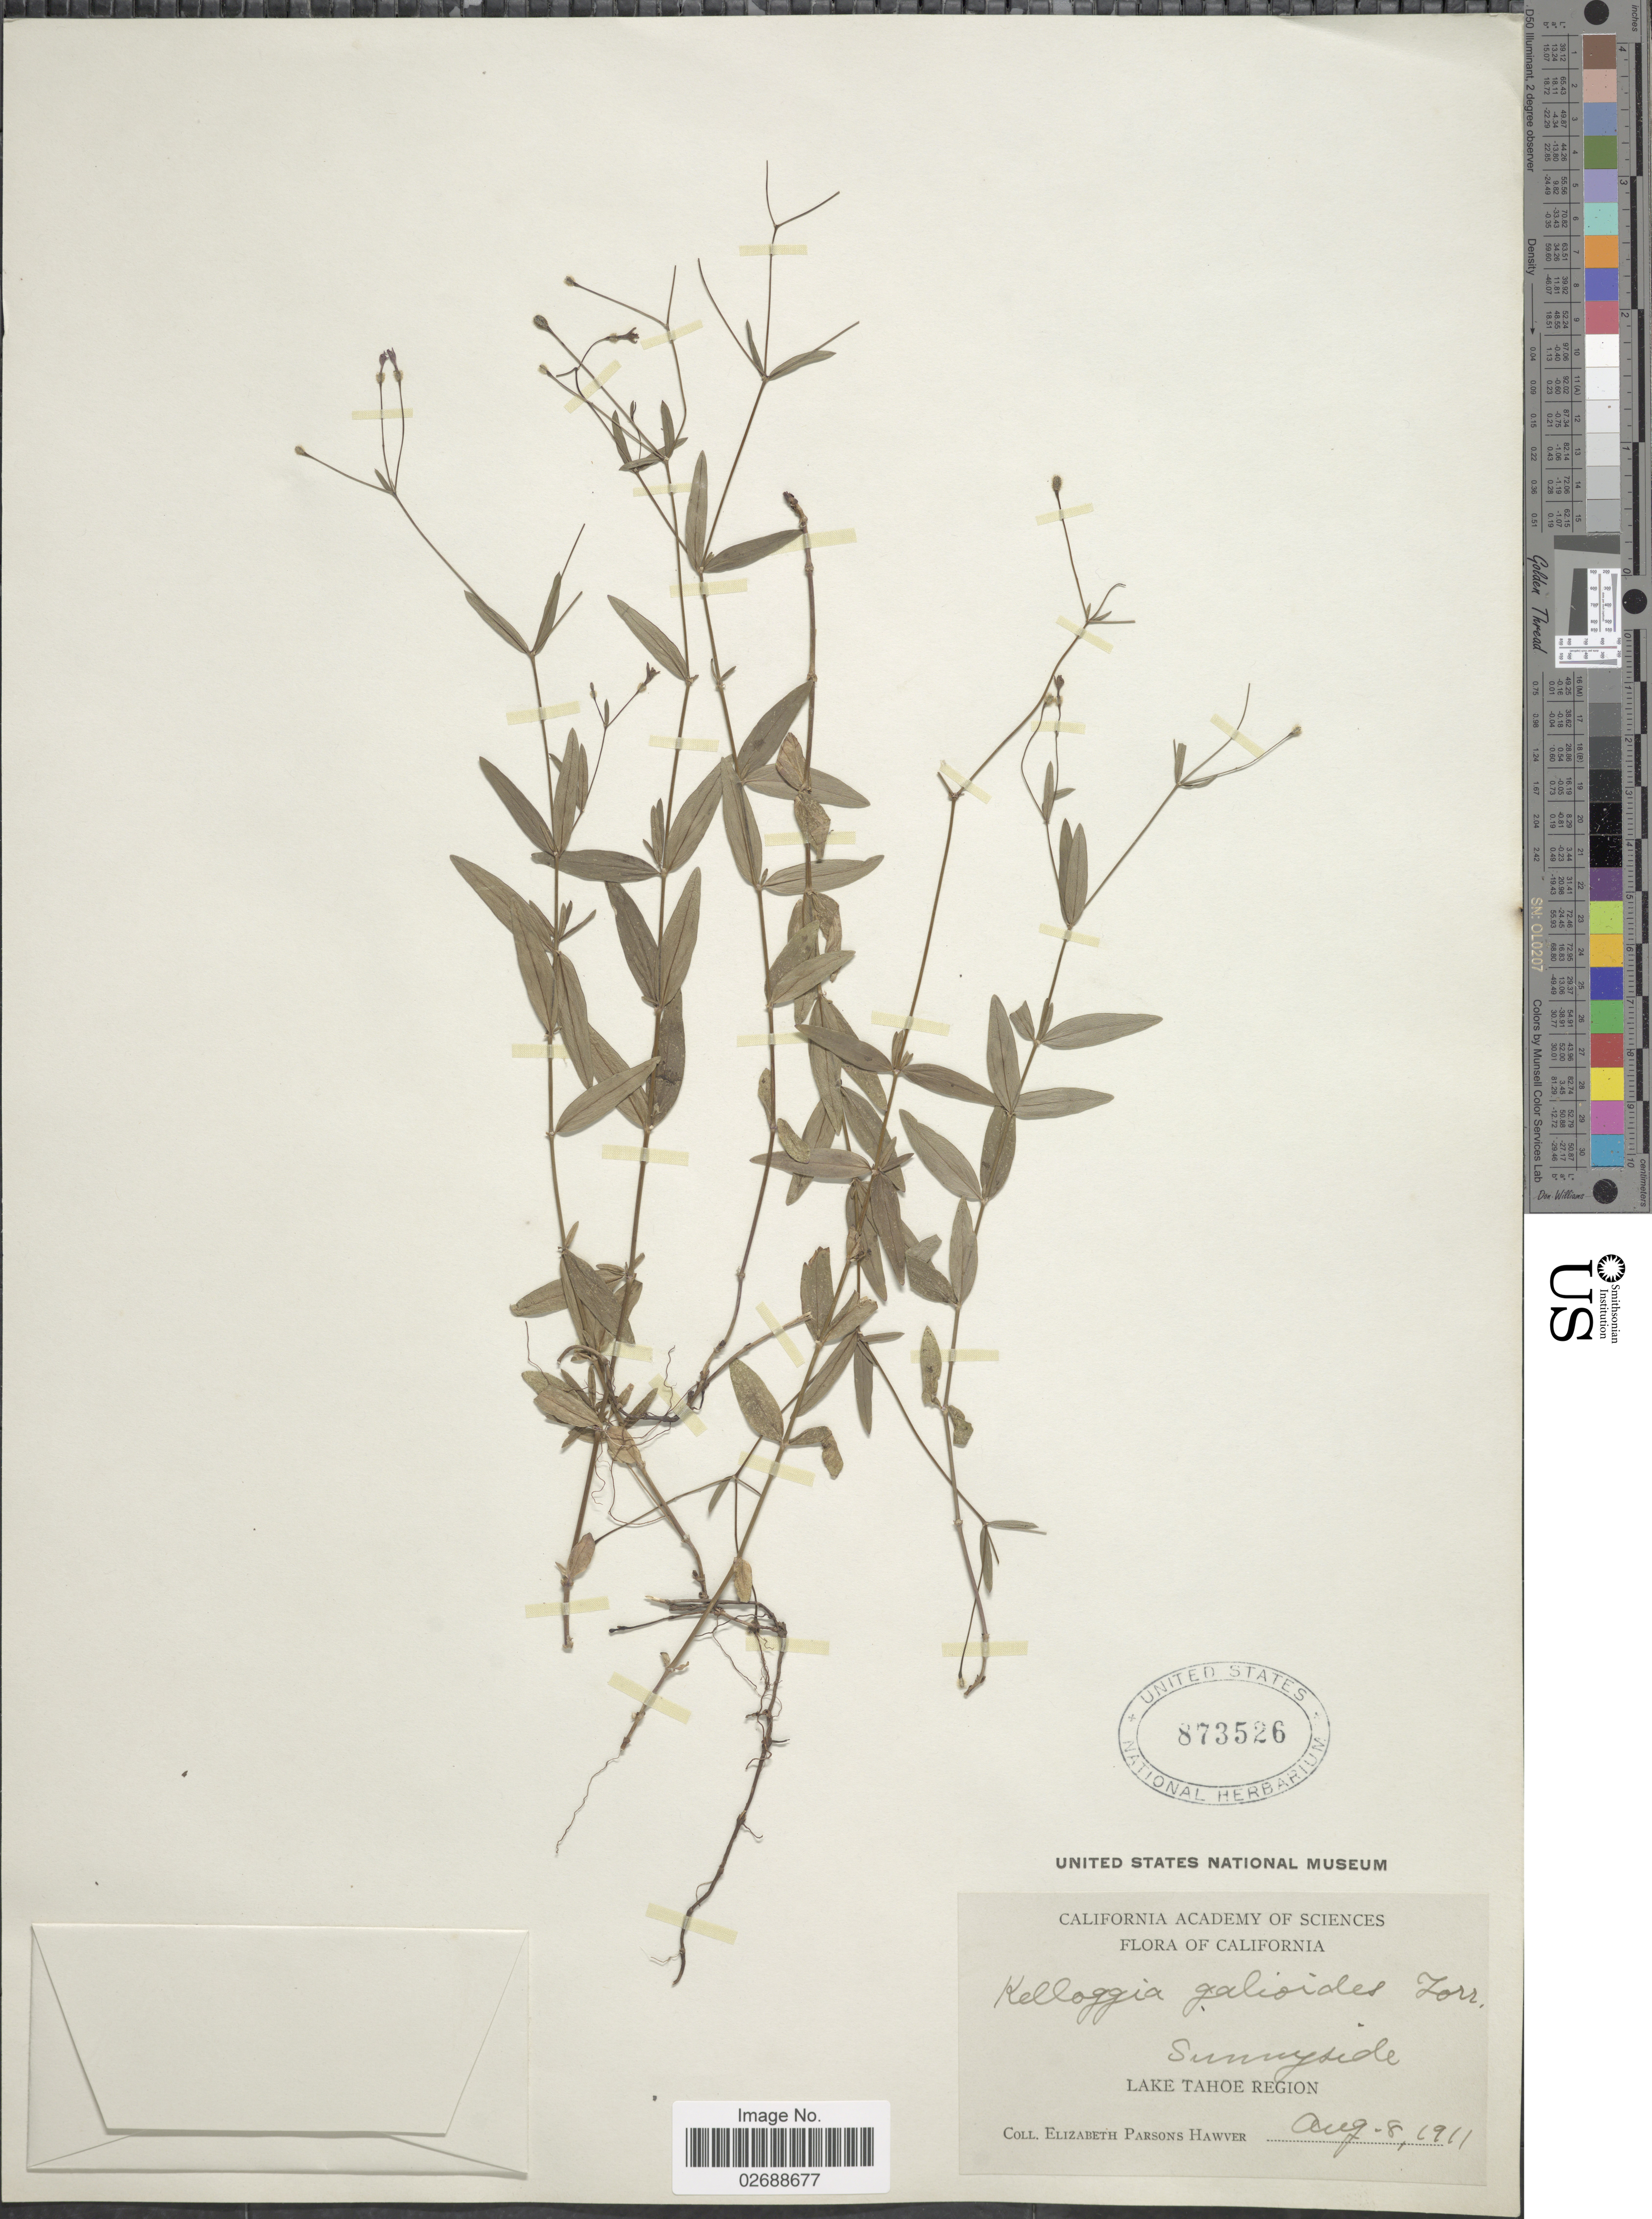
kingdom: Plantae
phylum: Tracheophyta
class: Magnoliopsida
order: Gentianales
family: Rubiaceae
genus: Kelloggia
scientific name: Kelloggia galioides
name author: Torr.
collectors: E. Hawver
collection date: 1911-09-08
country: United States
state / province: California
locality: Lake Tahoe Region. Sunnyside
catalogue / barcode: US 873526